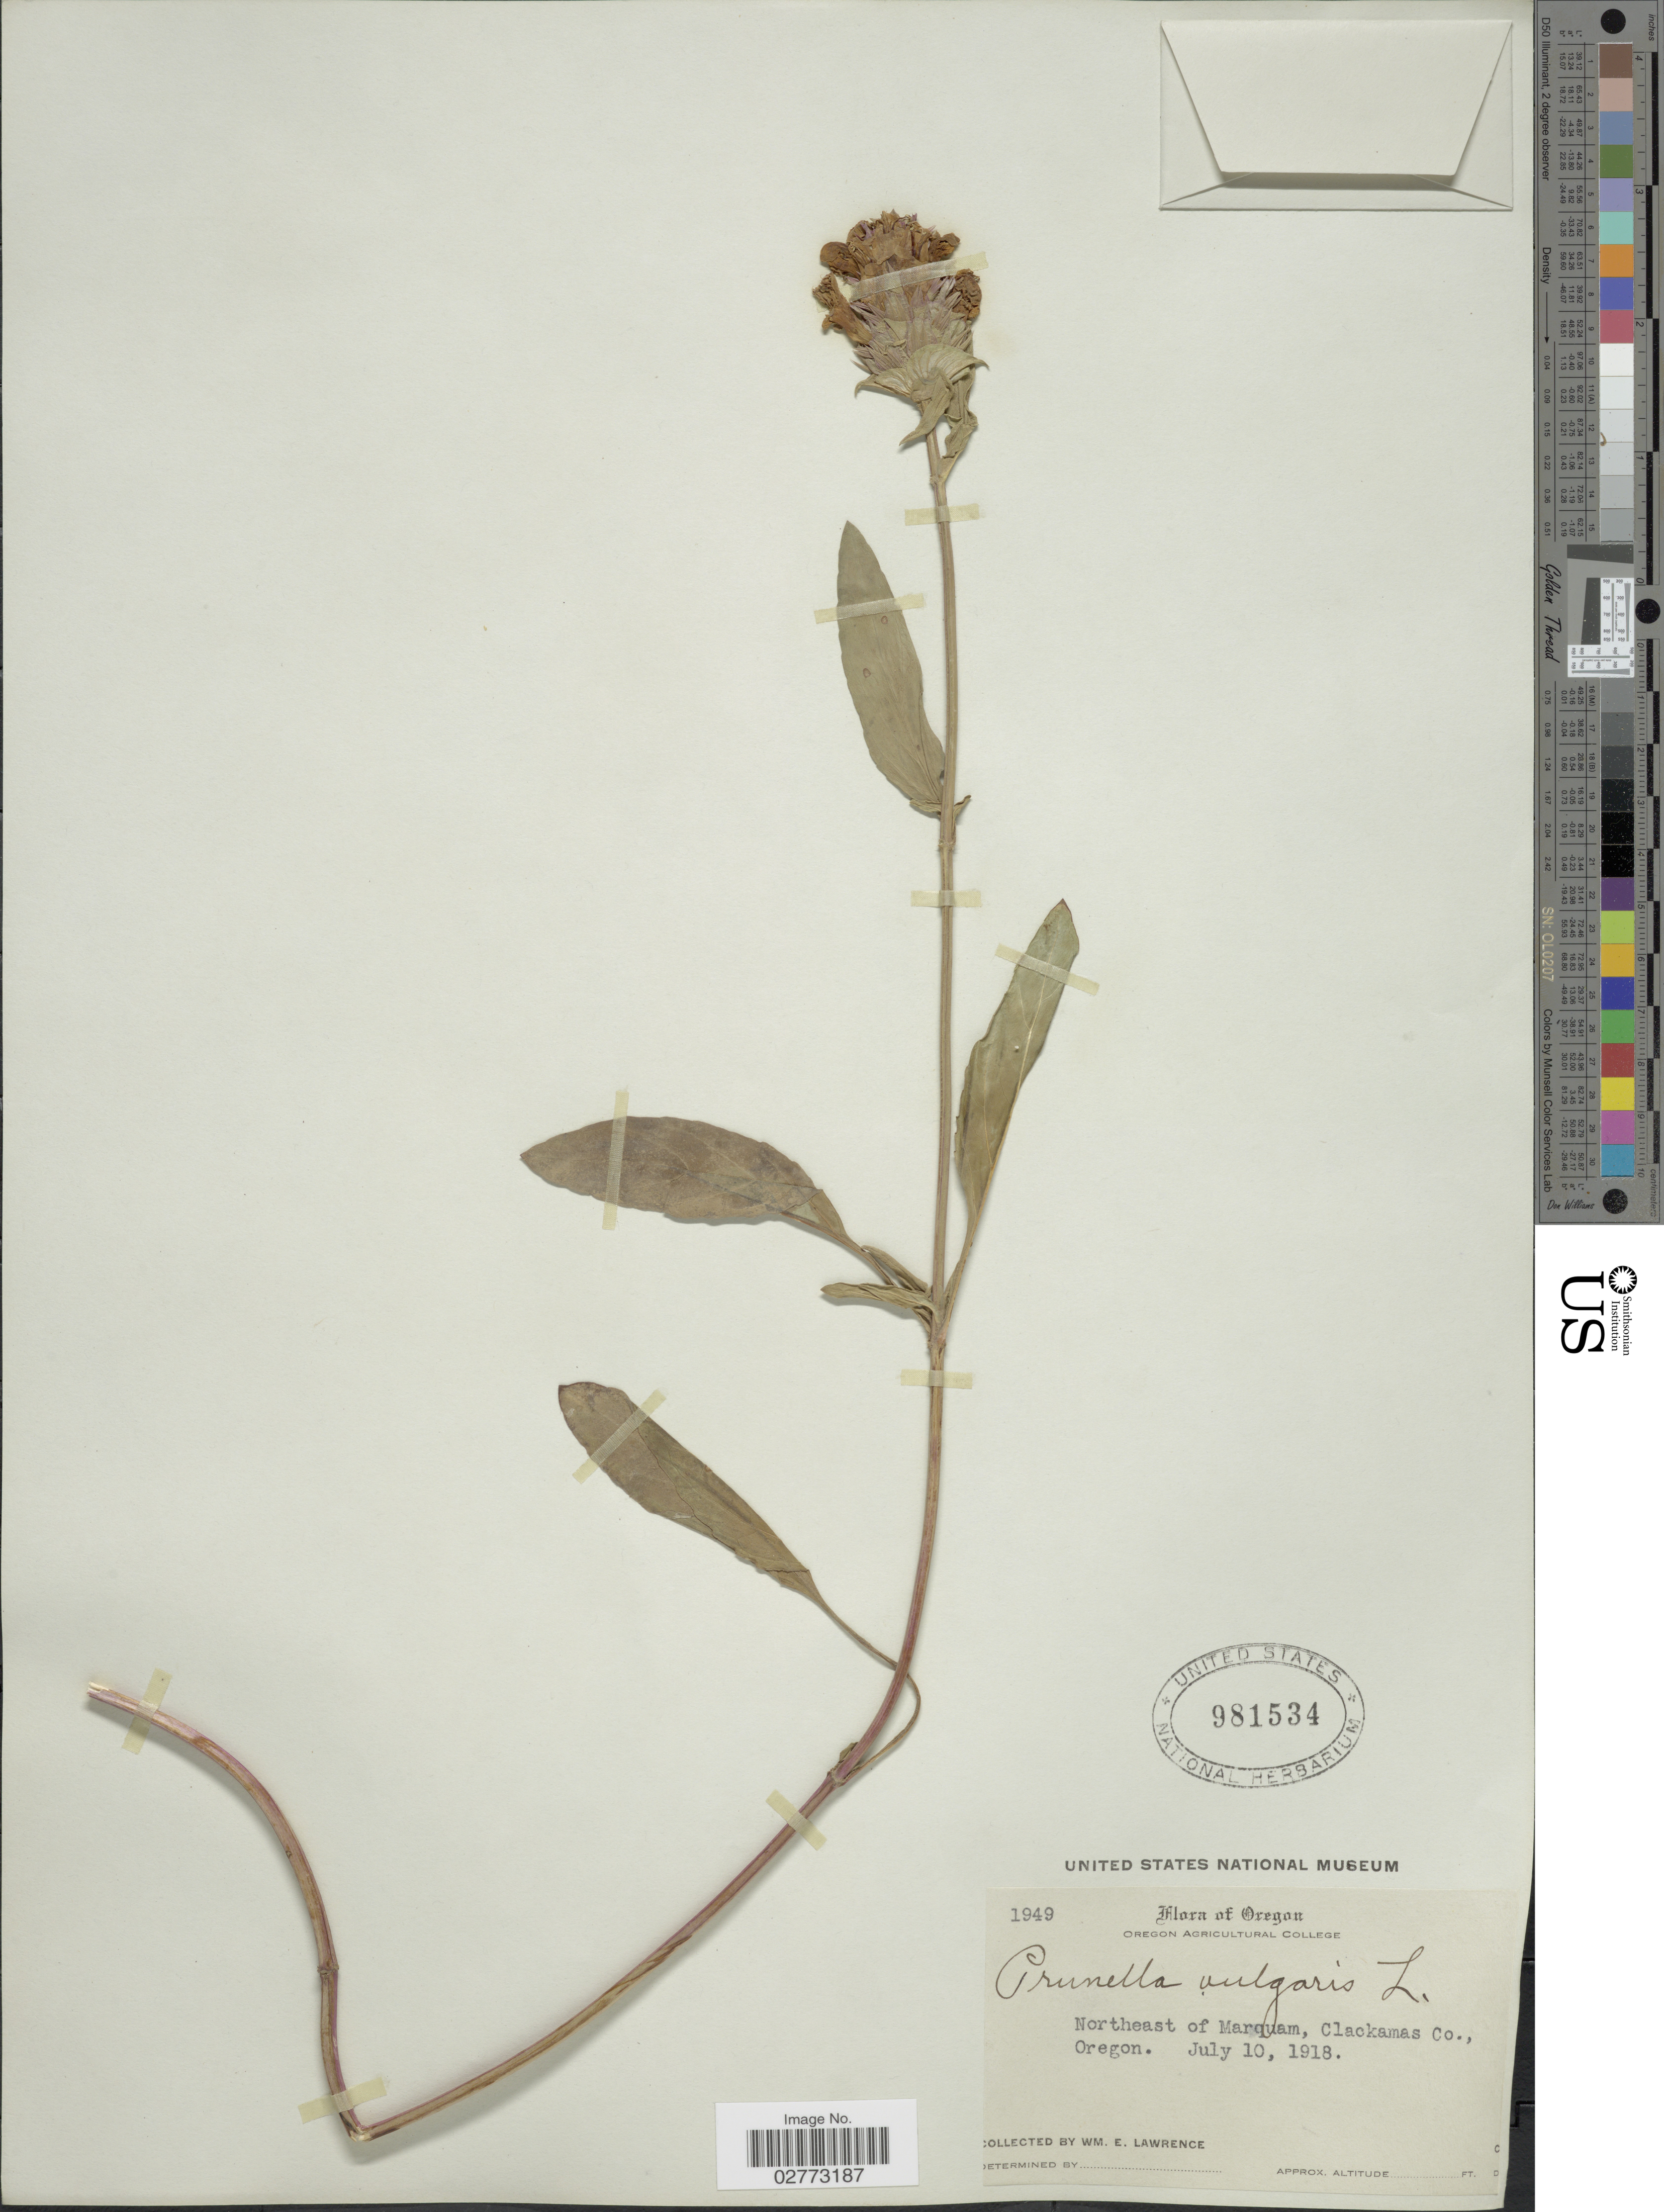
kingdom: Plantae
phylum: Tracheophyta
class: Magnoliopsida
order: Lamiales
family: Lamiaceae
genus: Prunella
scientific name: Prunella vulgaris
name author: L.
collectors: W. Lawrence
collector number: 1949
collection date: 1918-07-10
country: United States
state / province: Oregon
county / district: Clackamas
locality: Northeast of Marquam, Clackamas Co.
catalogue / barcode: US 981534